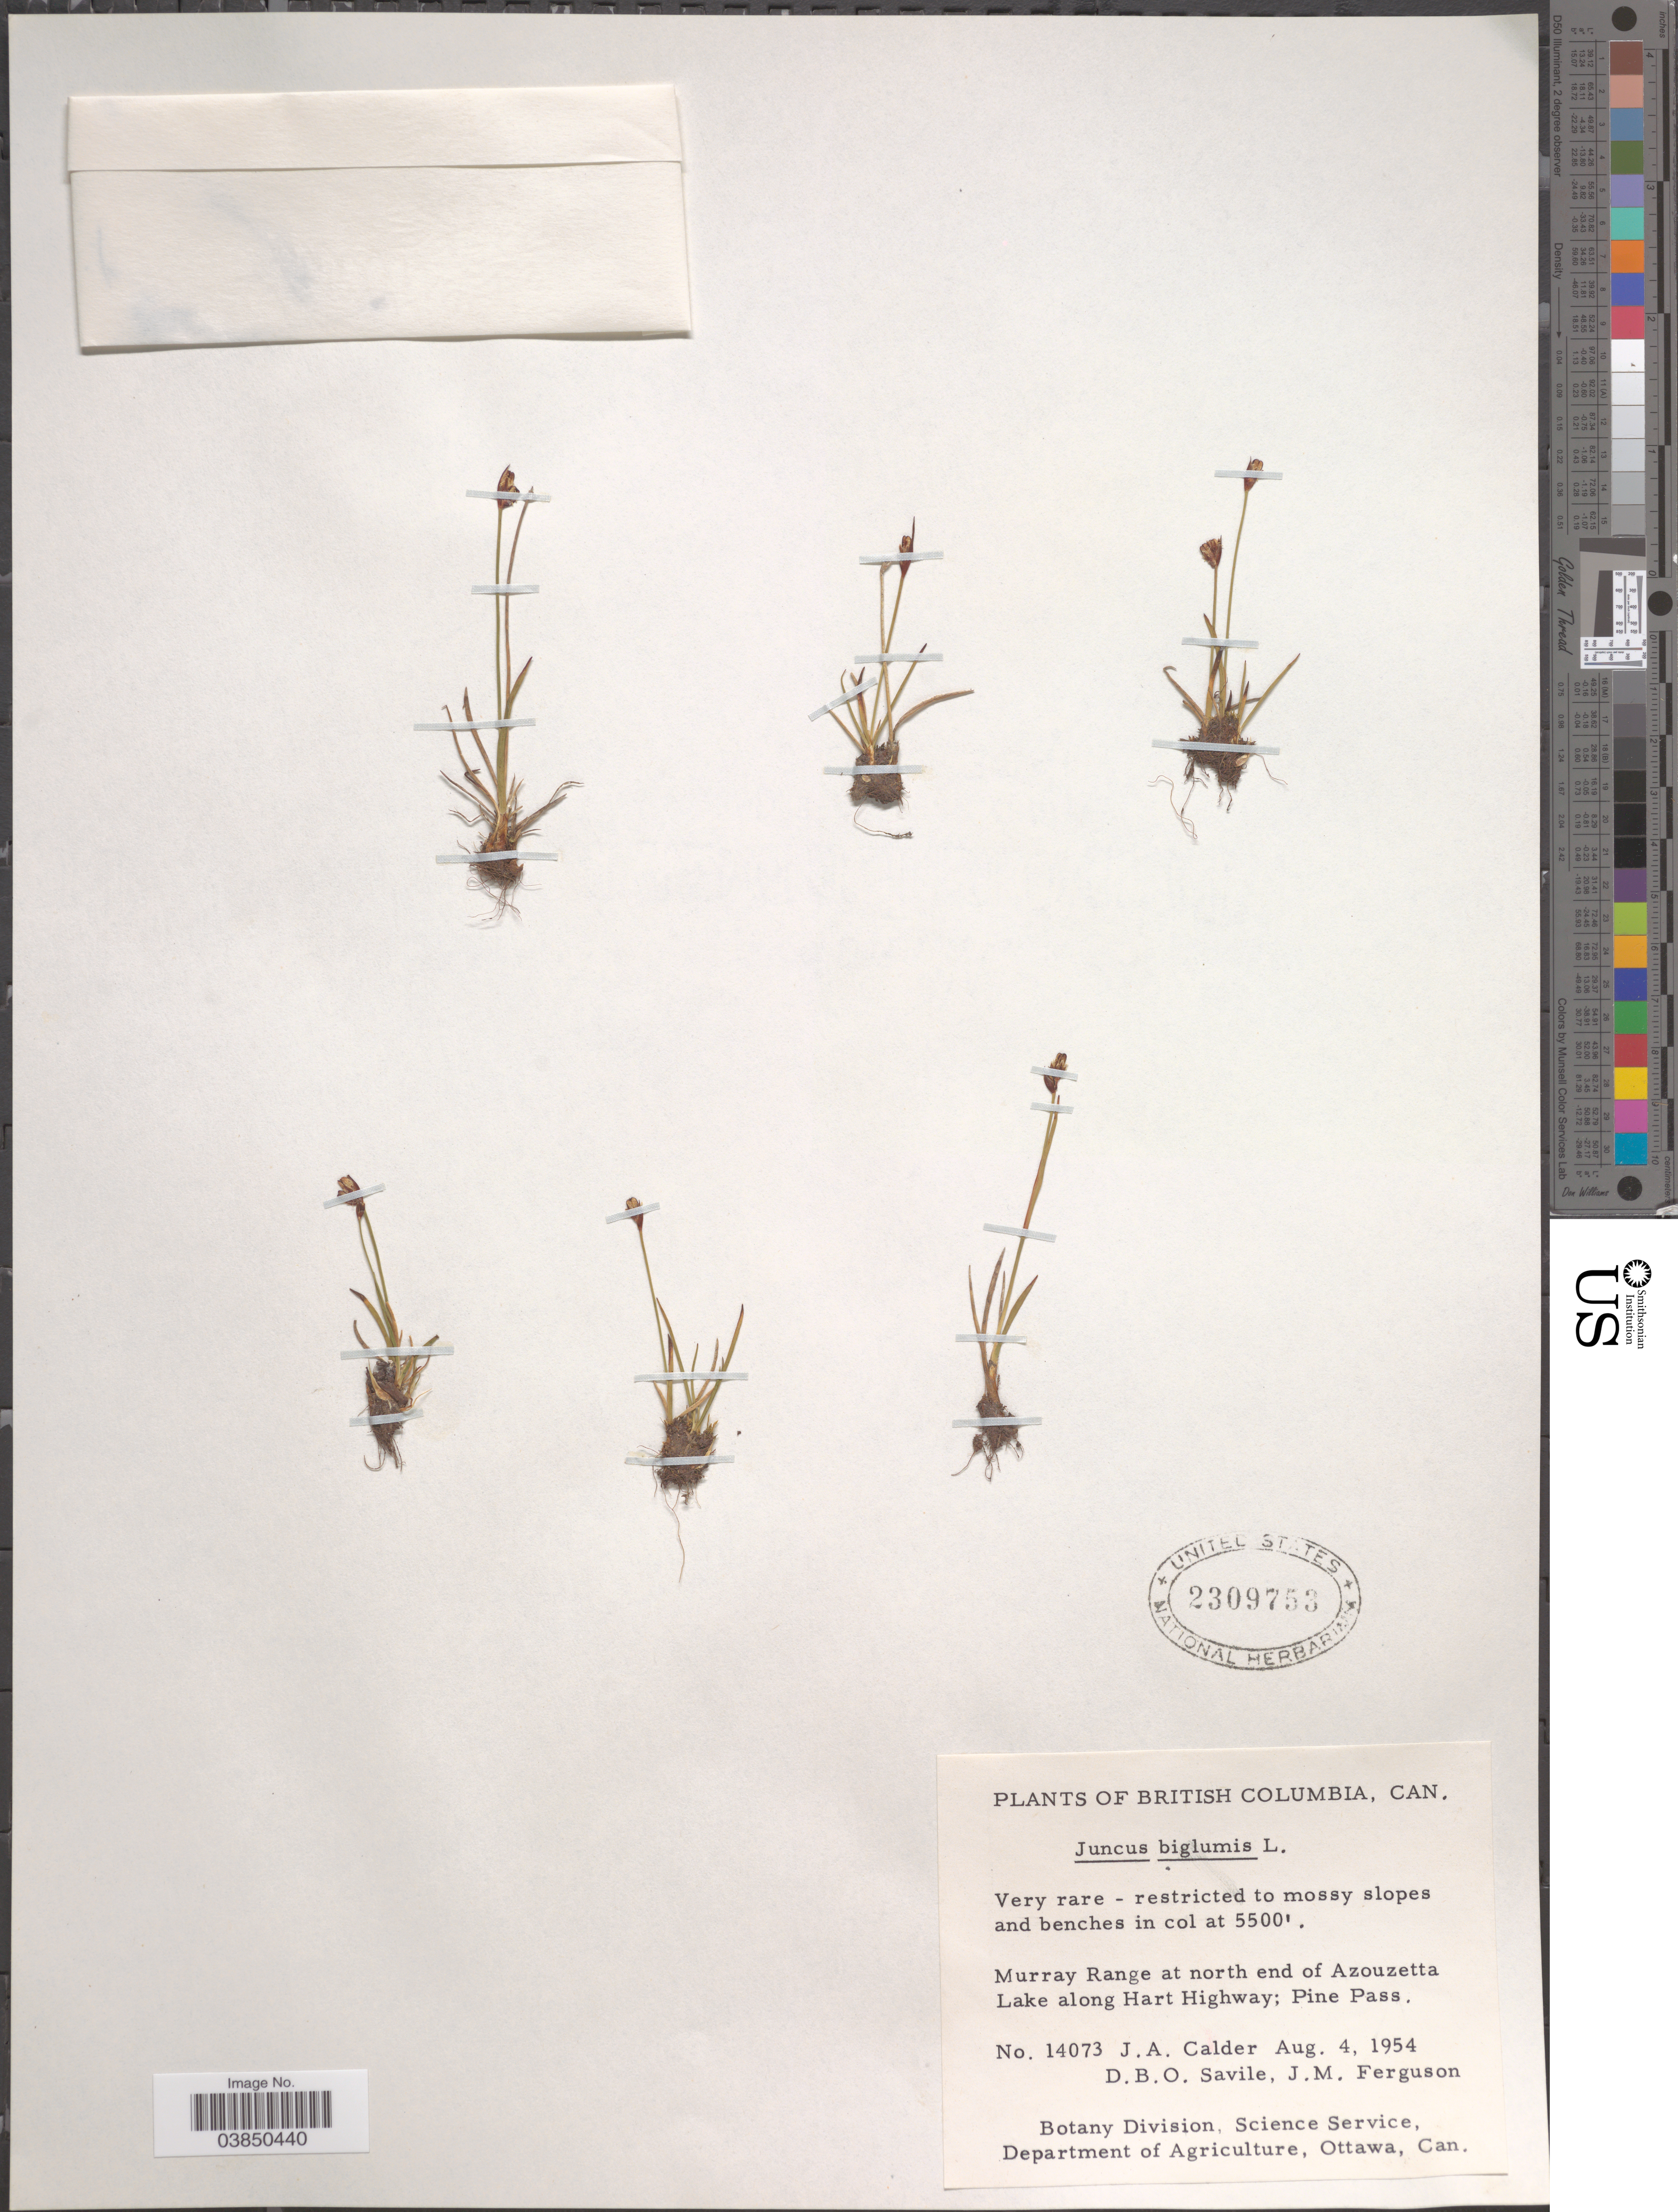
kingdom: Plantae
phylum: Tracheophyta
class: Liliopsida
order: Poales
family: Juncaceae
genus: Juncus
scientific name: Juncus biglumis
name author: L.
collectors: J. A. Calder, D. Savile & J. M. Ferguson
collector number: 14073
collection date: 1954-08-04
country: Canada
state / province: British Columbia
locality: Murray Range at north end of Azouzetta Lake along Hart Highway; Pine Pass.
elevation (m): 1676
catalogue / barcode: US 2309753